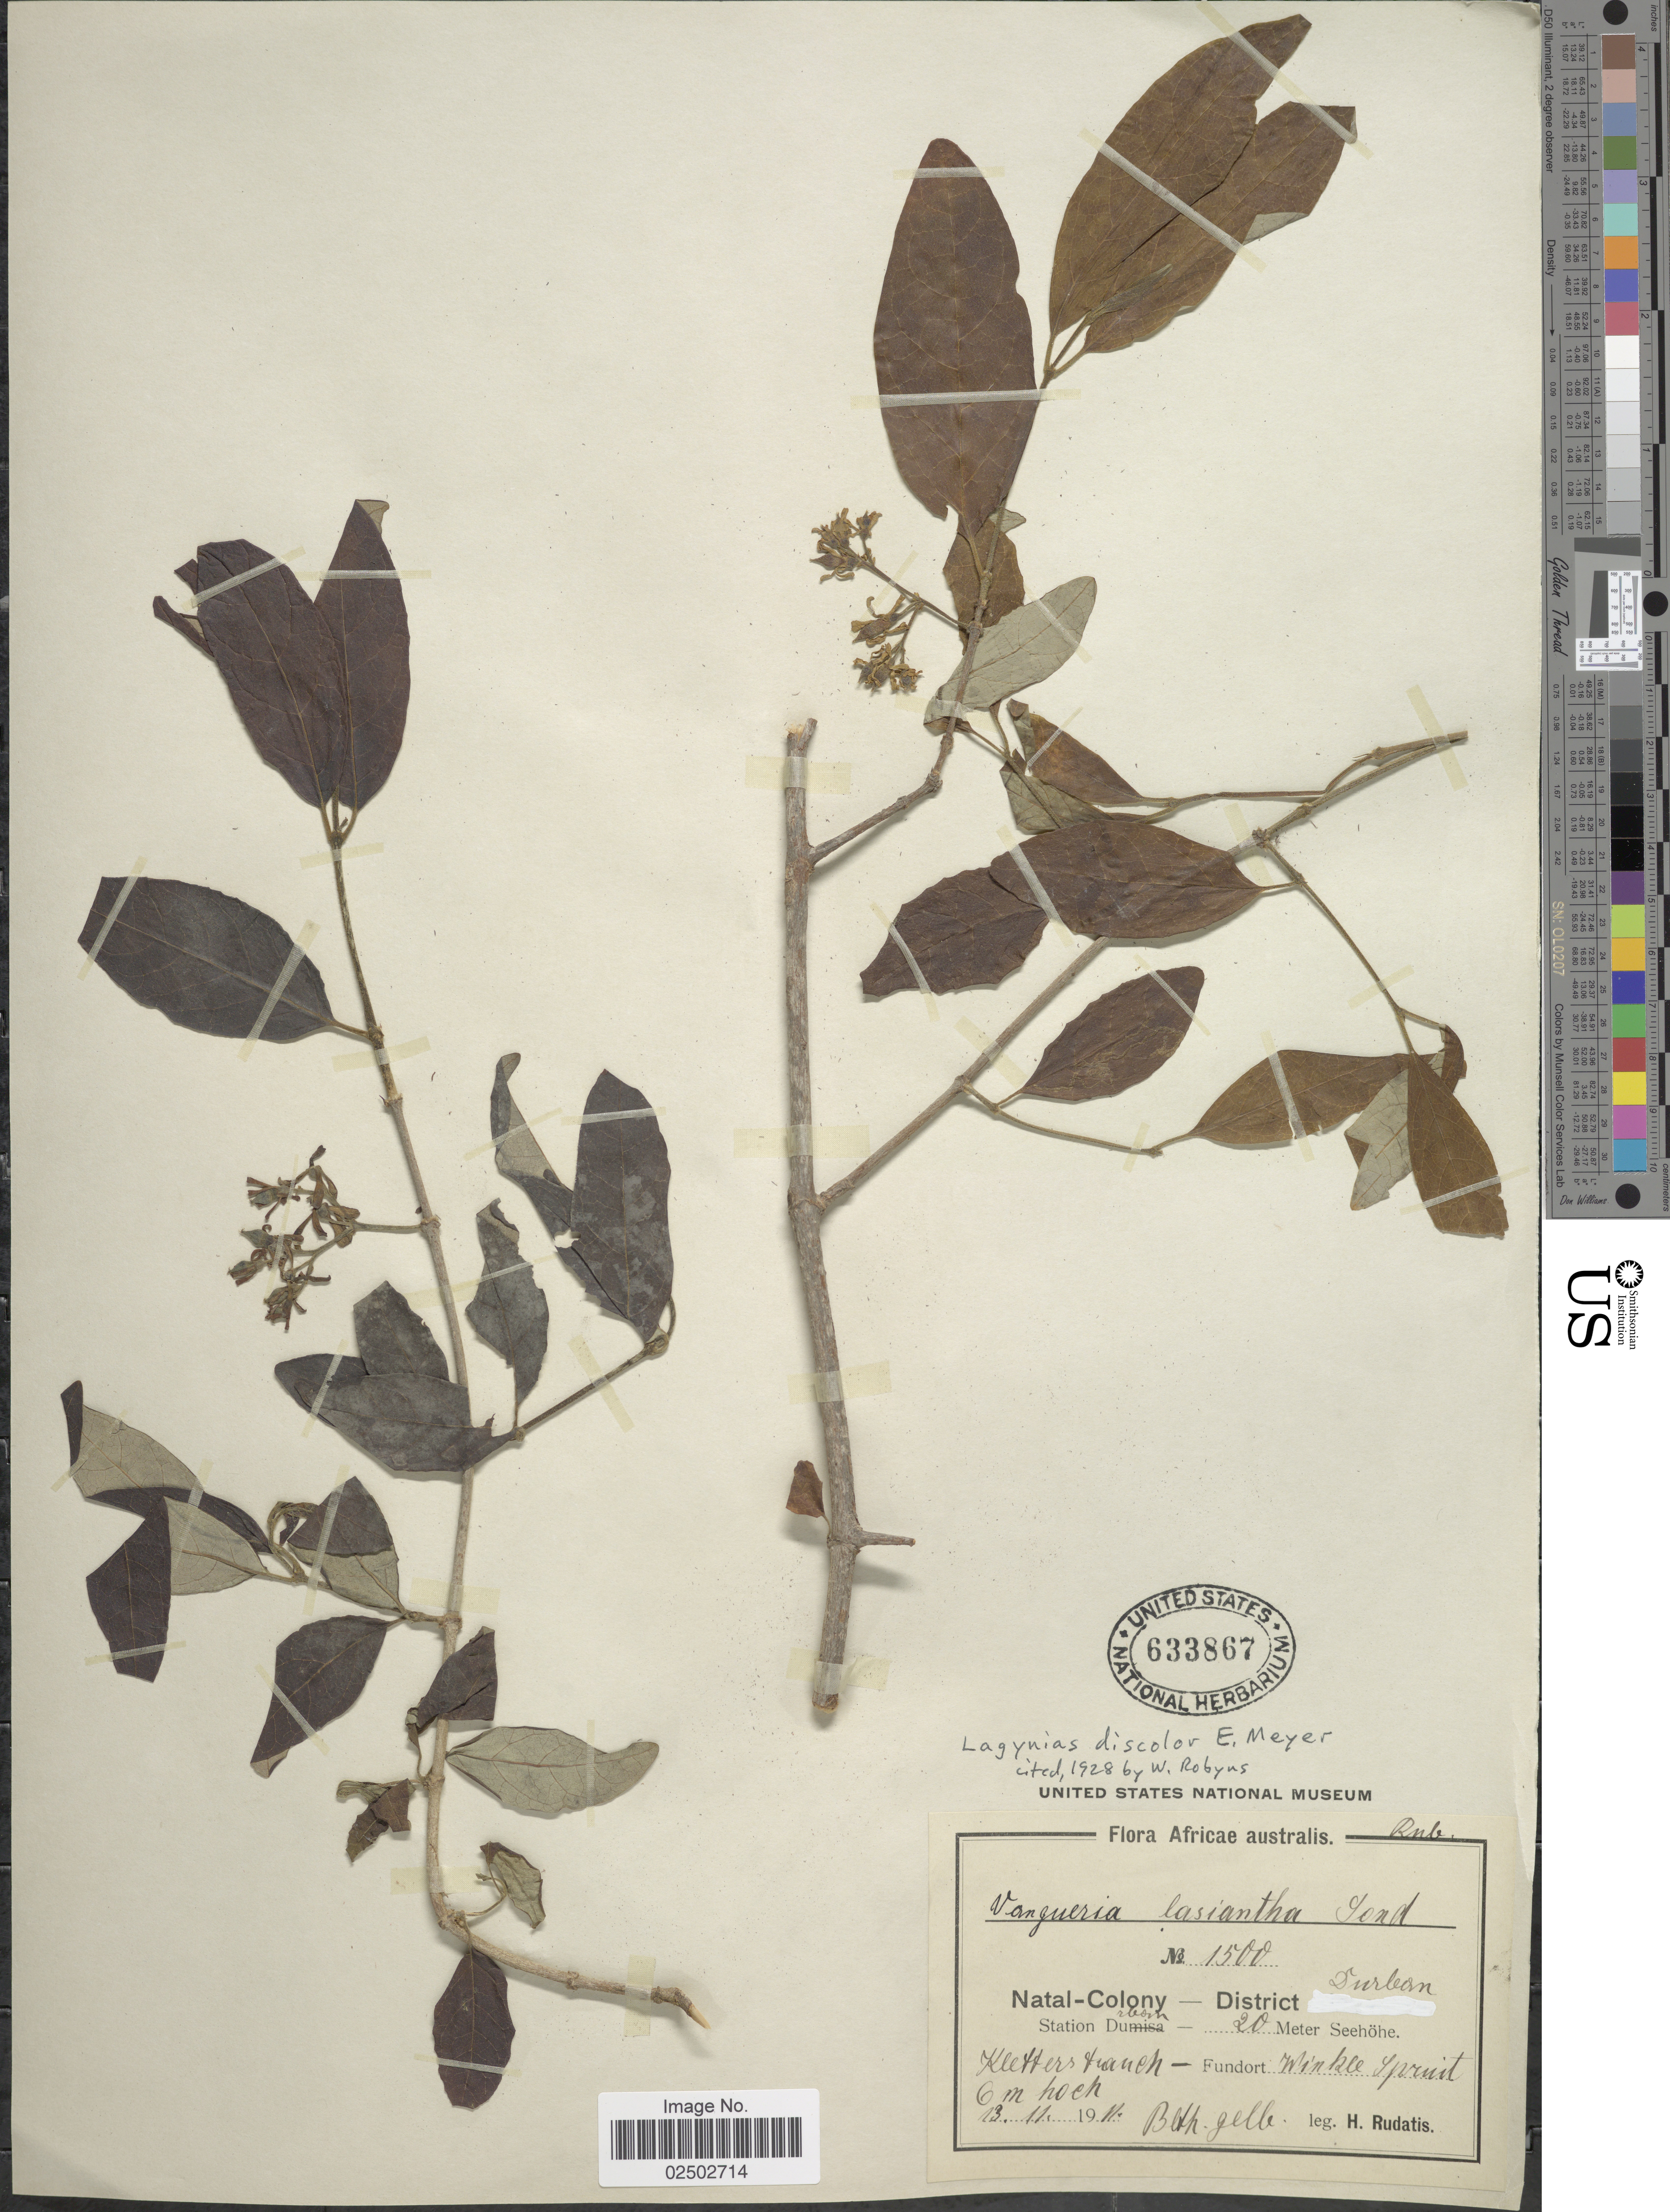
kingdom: Plantae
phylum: Tracheophyta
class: Magnoliopsida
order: Gentianales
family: Rubiaceae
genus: Vangueria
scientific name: Vangueria lasiantha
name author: Sond.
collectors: H. Rudatis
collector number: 1500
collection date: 1911-11-13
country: South Africa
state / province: KwaZulu-Natal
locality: Africae australis. Natal-Colony - District Durban. Station Durban, [illegible text]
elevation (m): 20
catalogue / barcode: US 633867